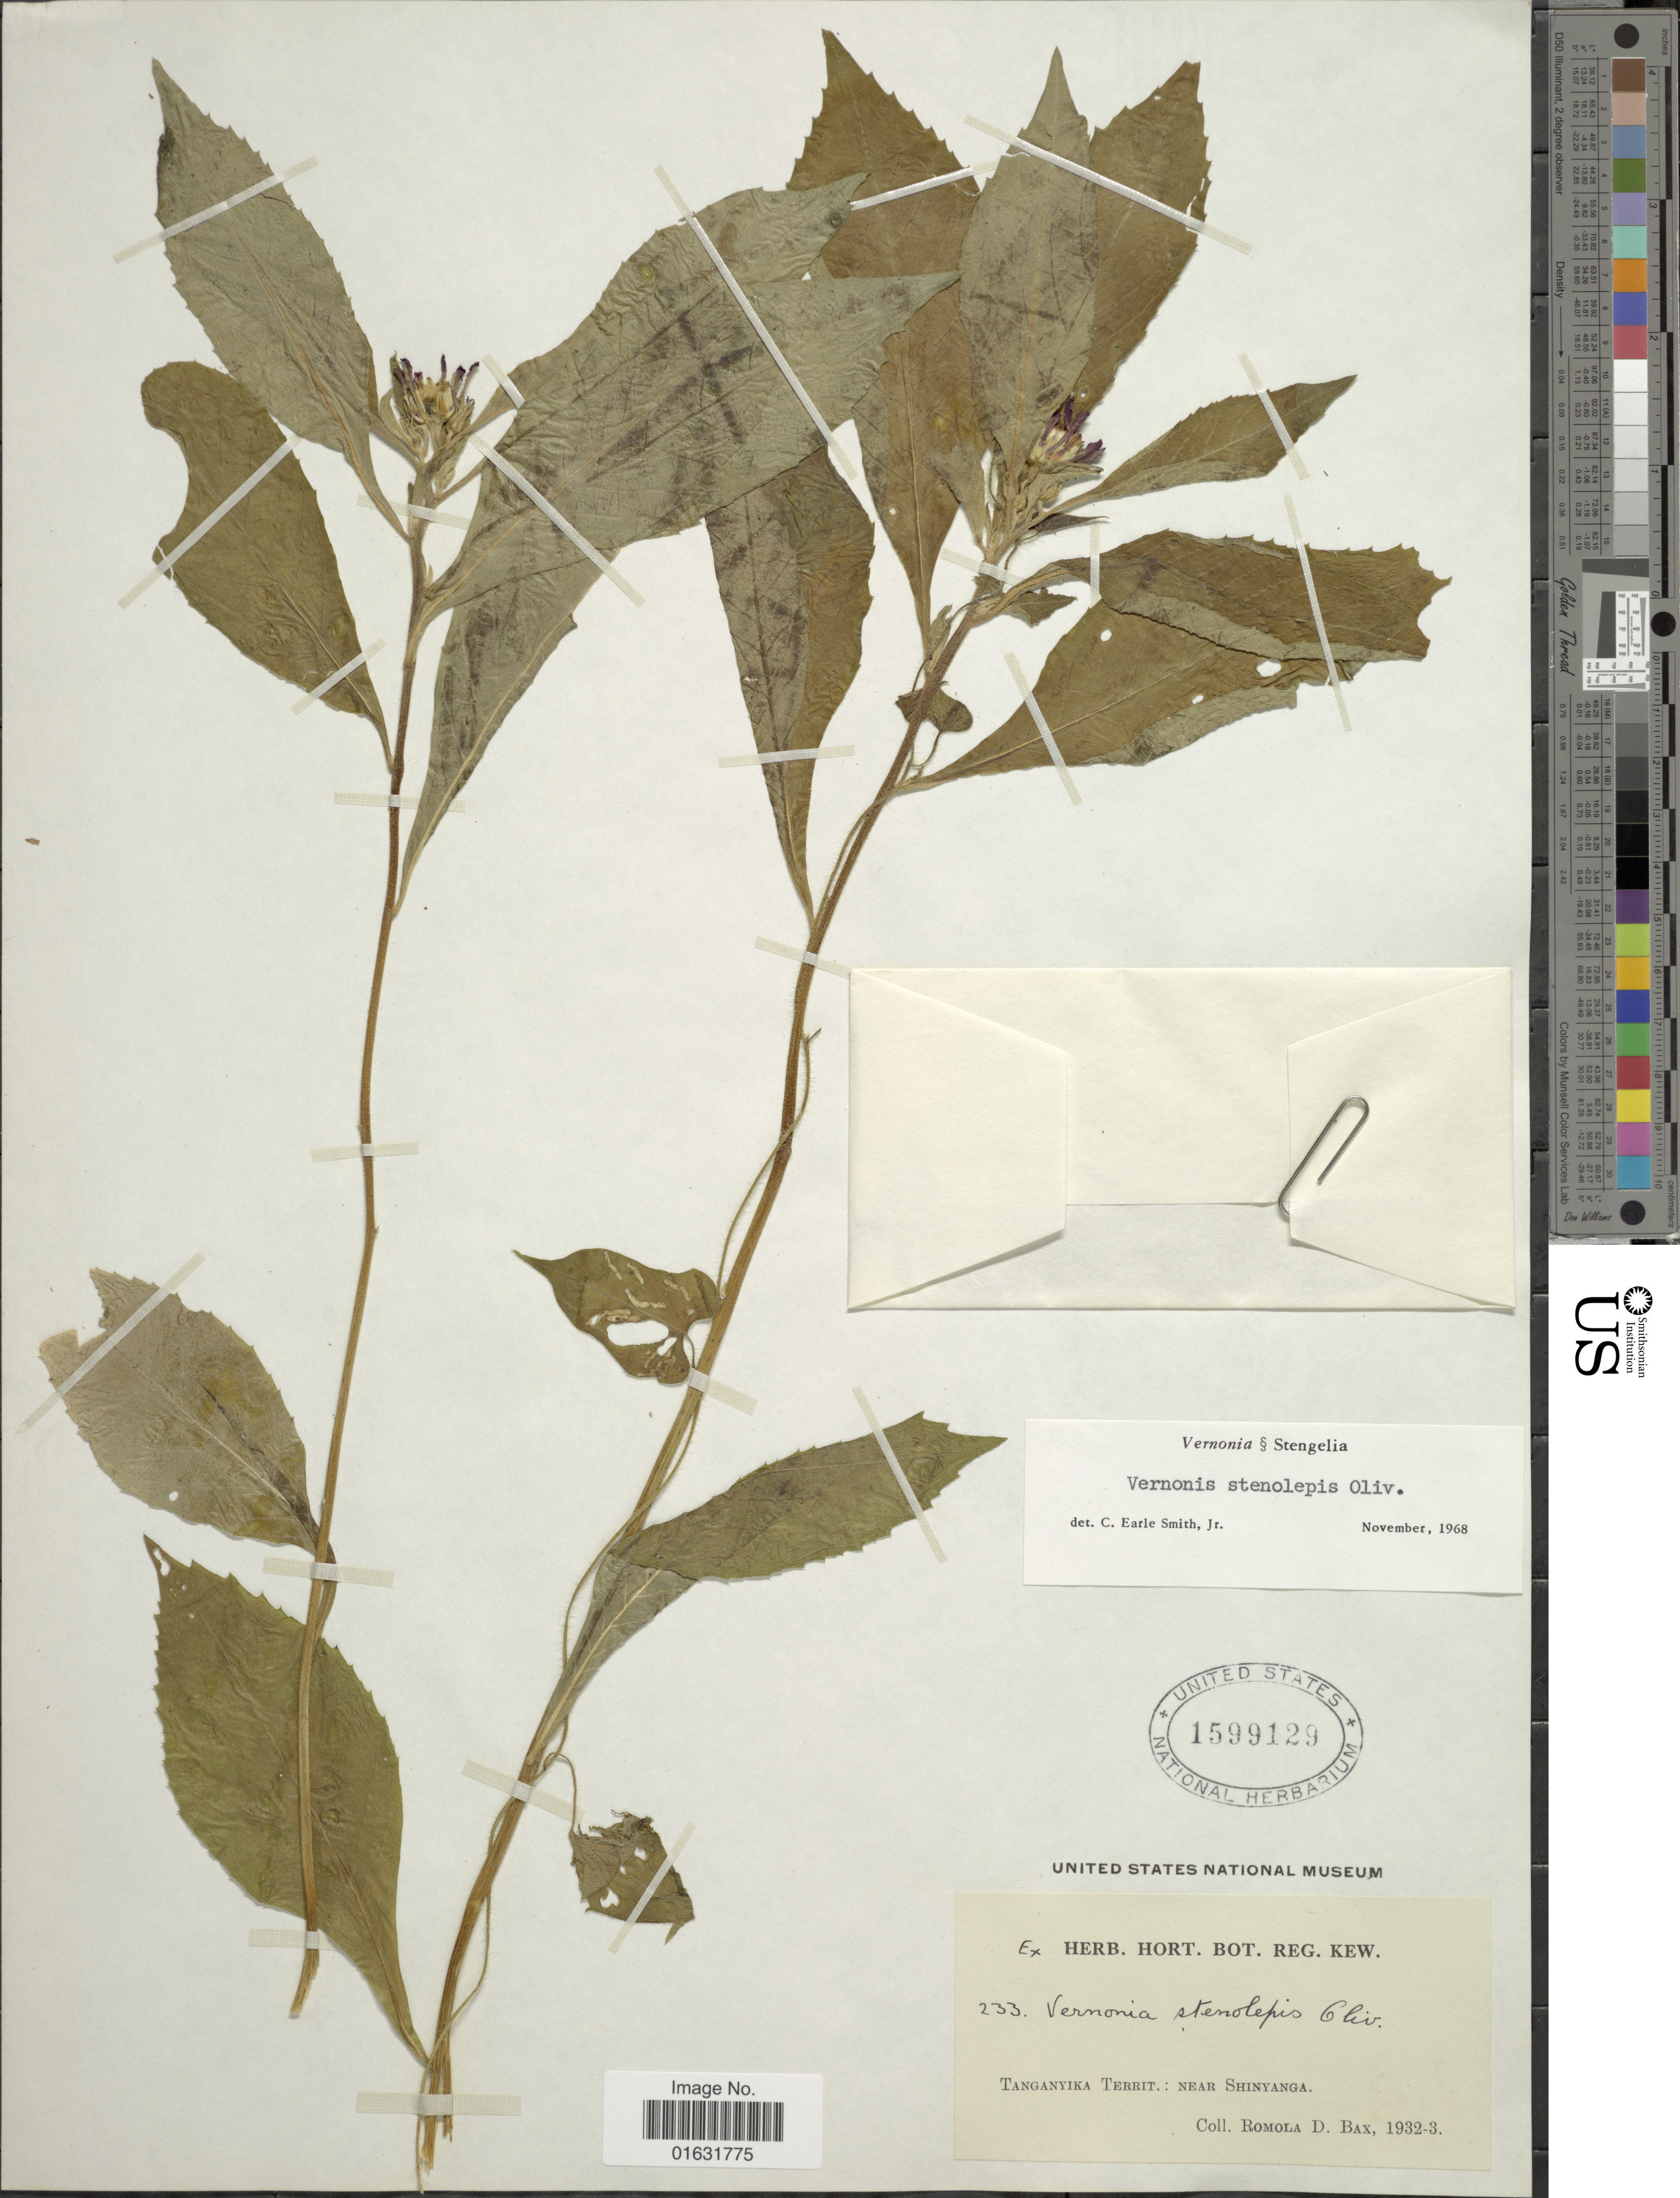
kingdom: Plantae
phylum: Tracheophyta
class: Magnoliopsida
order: Asterales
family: Asteraceae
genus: Baccharoides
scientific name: Baccharoides anthelmintica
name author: (L.) Moench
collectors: R. Bax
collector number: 233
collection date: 1932/1933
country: Tanzania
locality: Tanganyika Territ: Near Shinyanga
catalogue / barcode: US 1599129